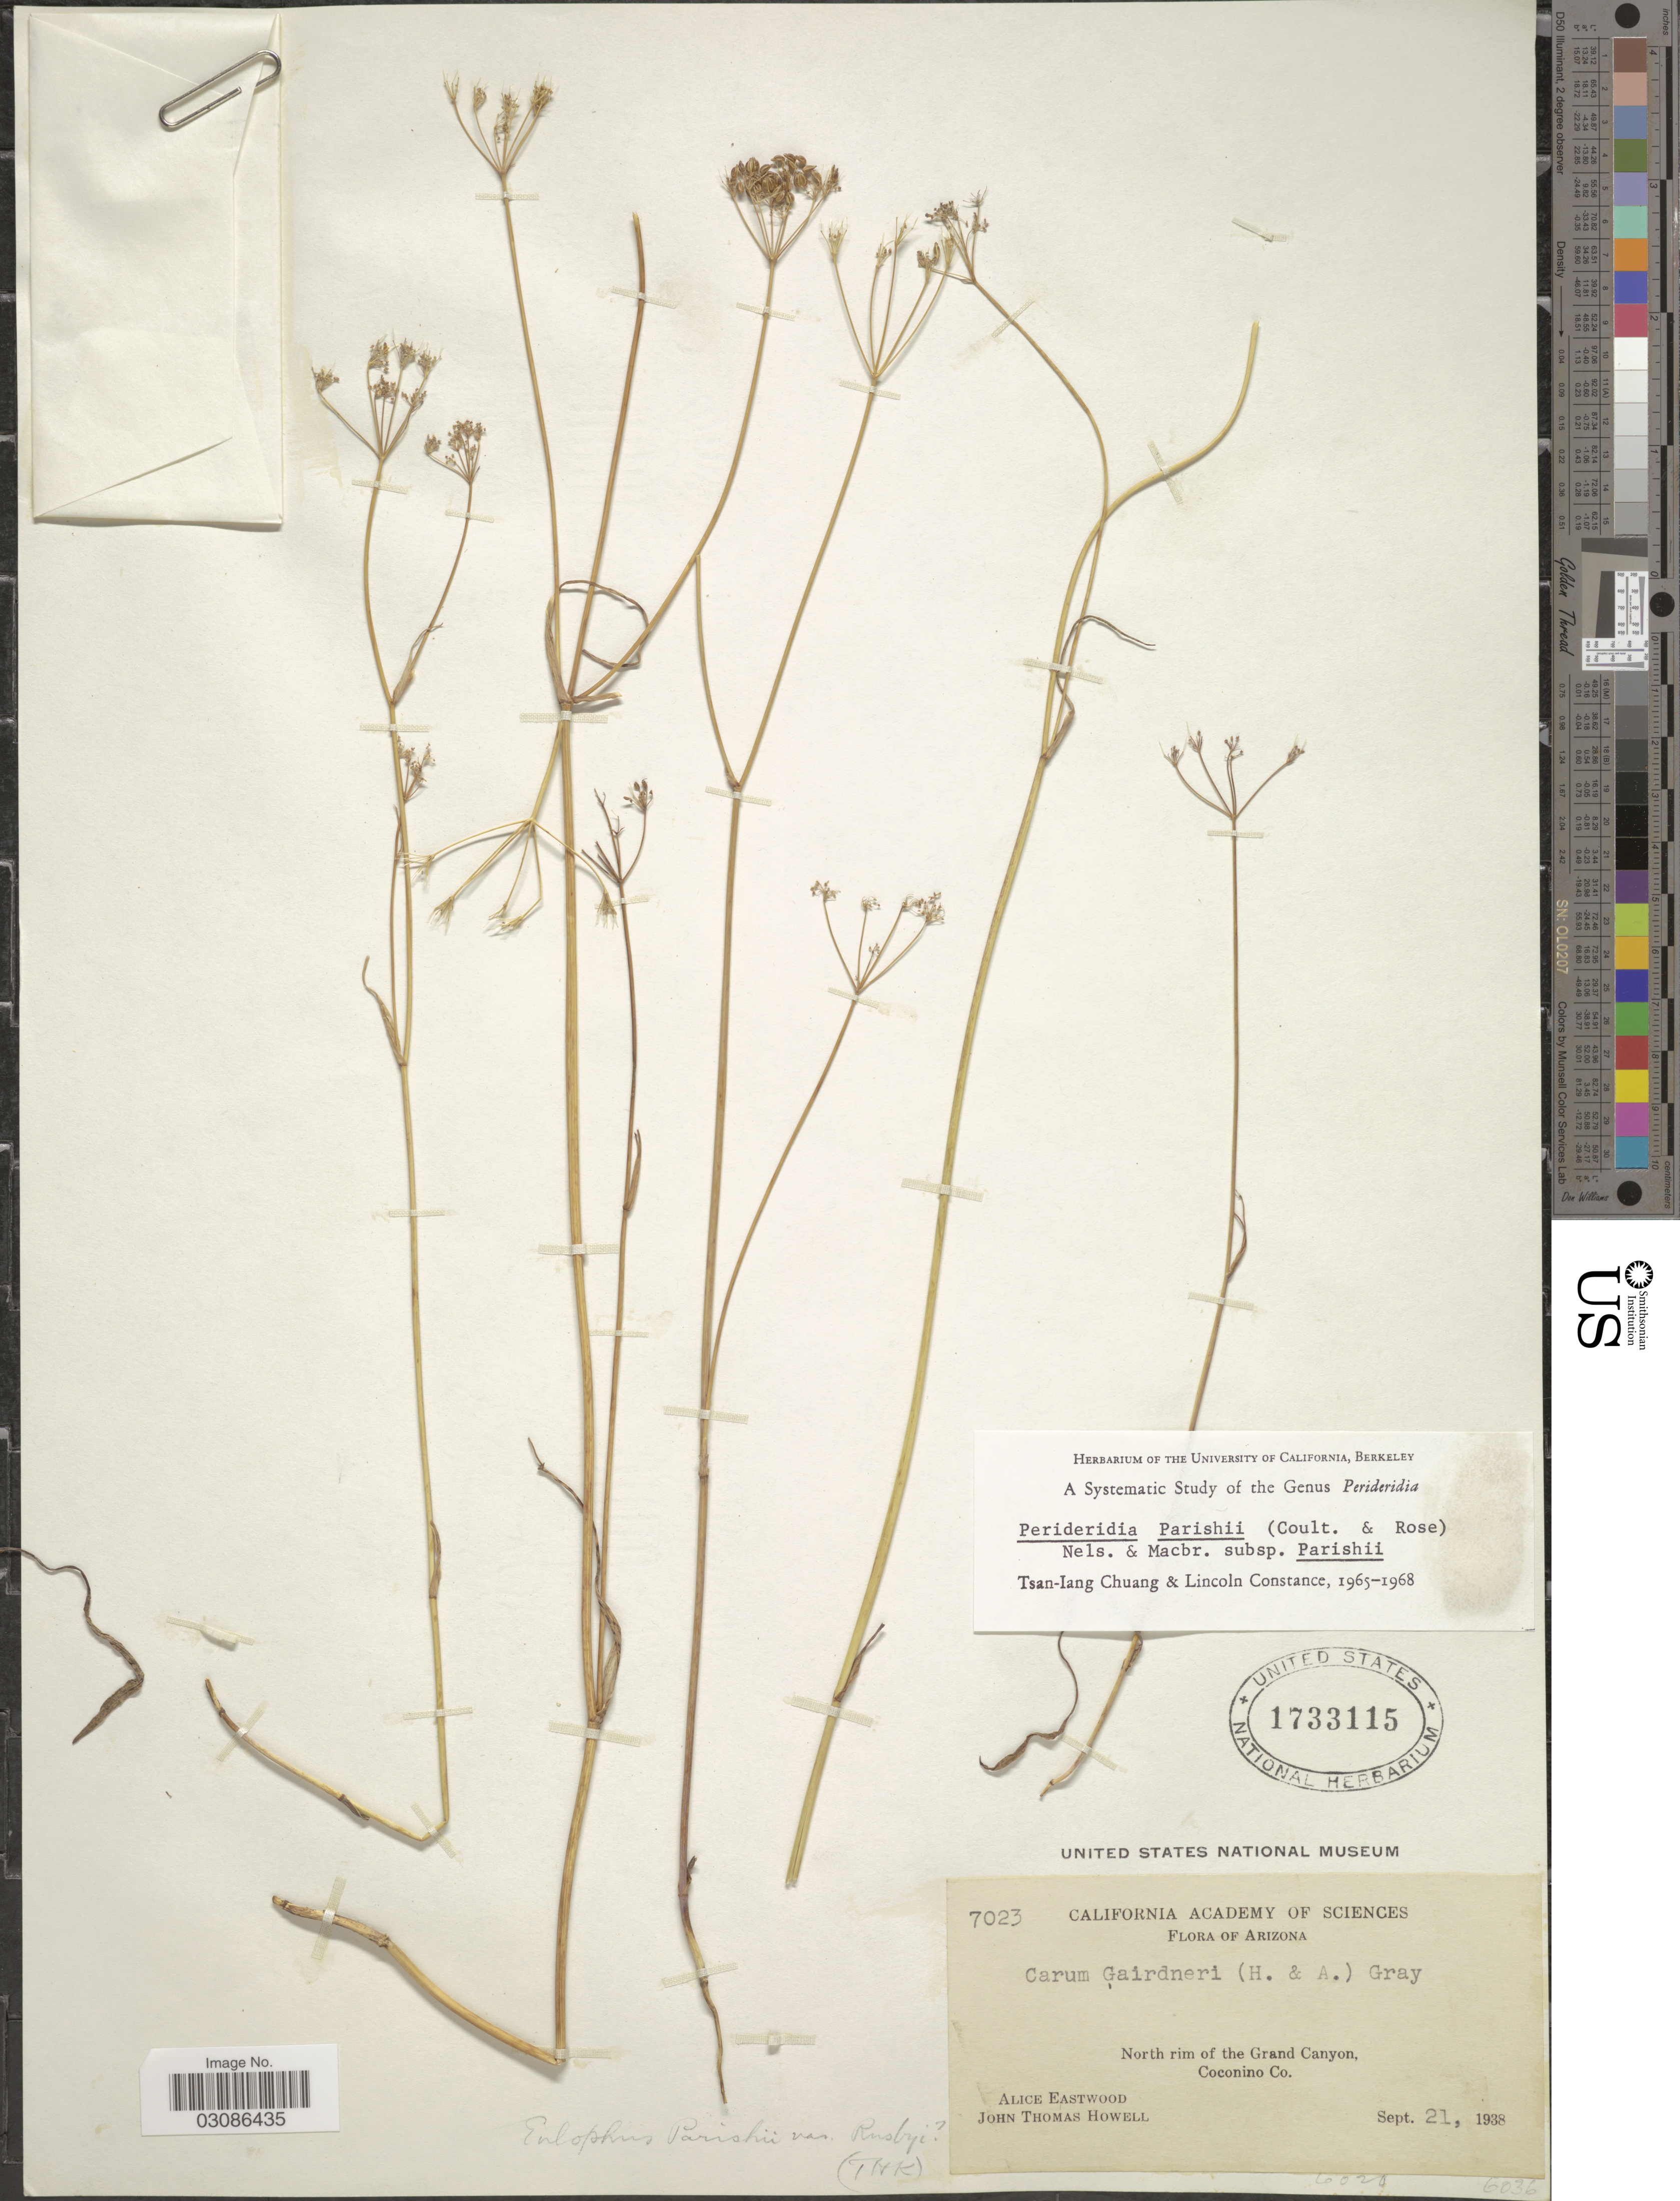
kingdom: Plantae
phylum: Tracheophyta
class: Magnoliopsida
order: Apiales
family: Apiaceae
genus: Perideridia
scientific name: Perideridia parishii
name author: (J.M. Coult. & Rose) A. Nelson & J.F. Macbr.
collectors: A. Eastwood & J. T. Howell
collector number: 7023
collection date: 1938-09-21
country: United States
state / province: Arizona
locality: North rim of the Grand Canyon, Coconino Co.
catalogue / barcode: US 1733115